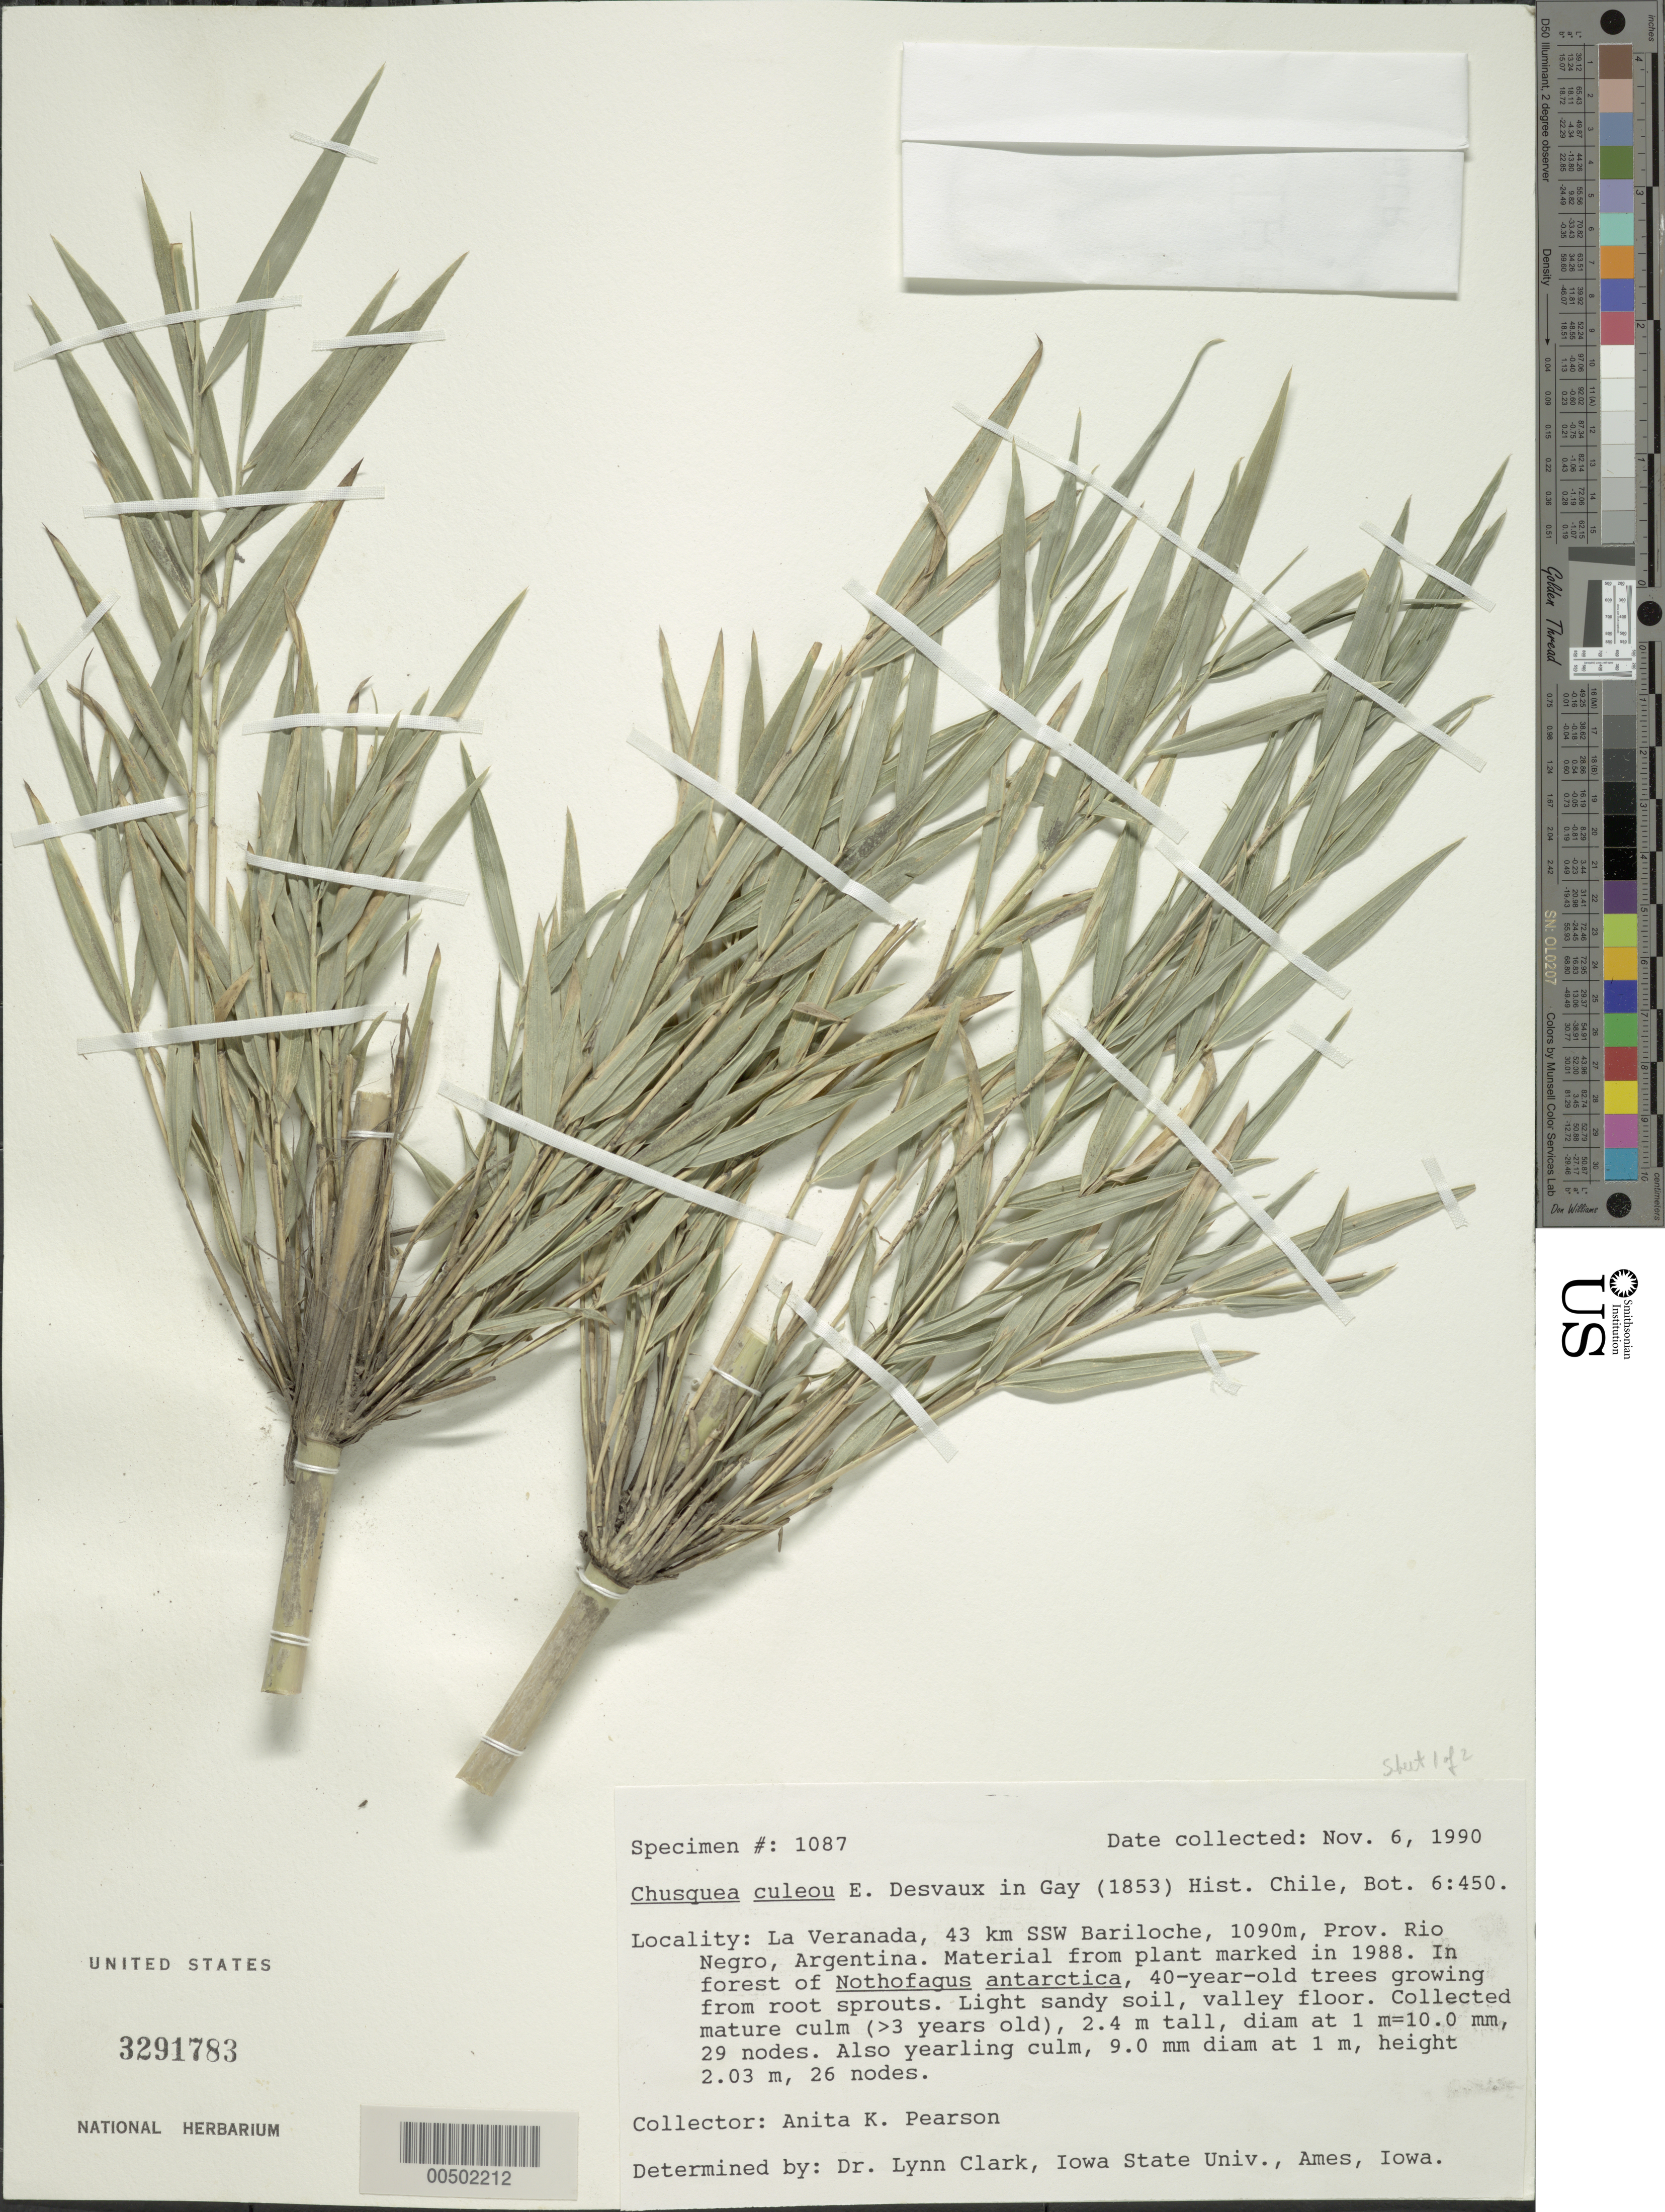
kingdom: Plantae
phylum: Tracheophyta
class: Liliopsida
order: Poales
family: Poaceae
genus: Chusquea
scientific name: Chusquea culeou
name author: É. Desv.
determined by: Clark, Lynn G., (ISC), Iowa State University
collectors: A. K. Pearson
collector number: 1087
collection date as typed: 06 Nov 1990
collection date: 1990-11-06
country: Argentina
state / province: Río Negro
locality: La Veranada, 43 km SSW of Bariloche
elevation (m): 1090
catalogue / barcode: US 3291783